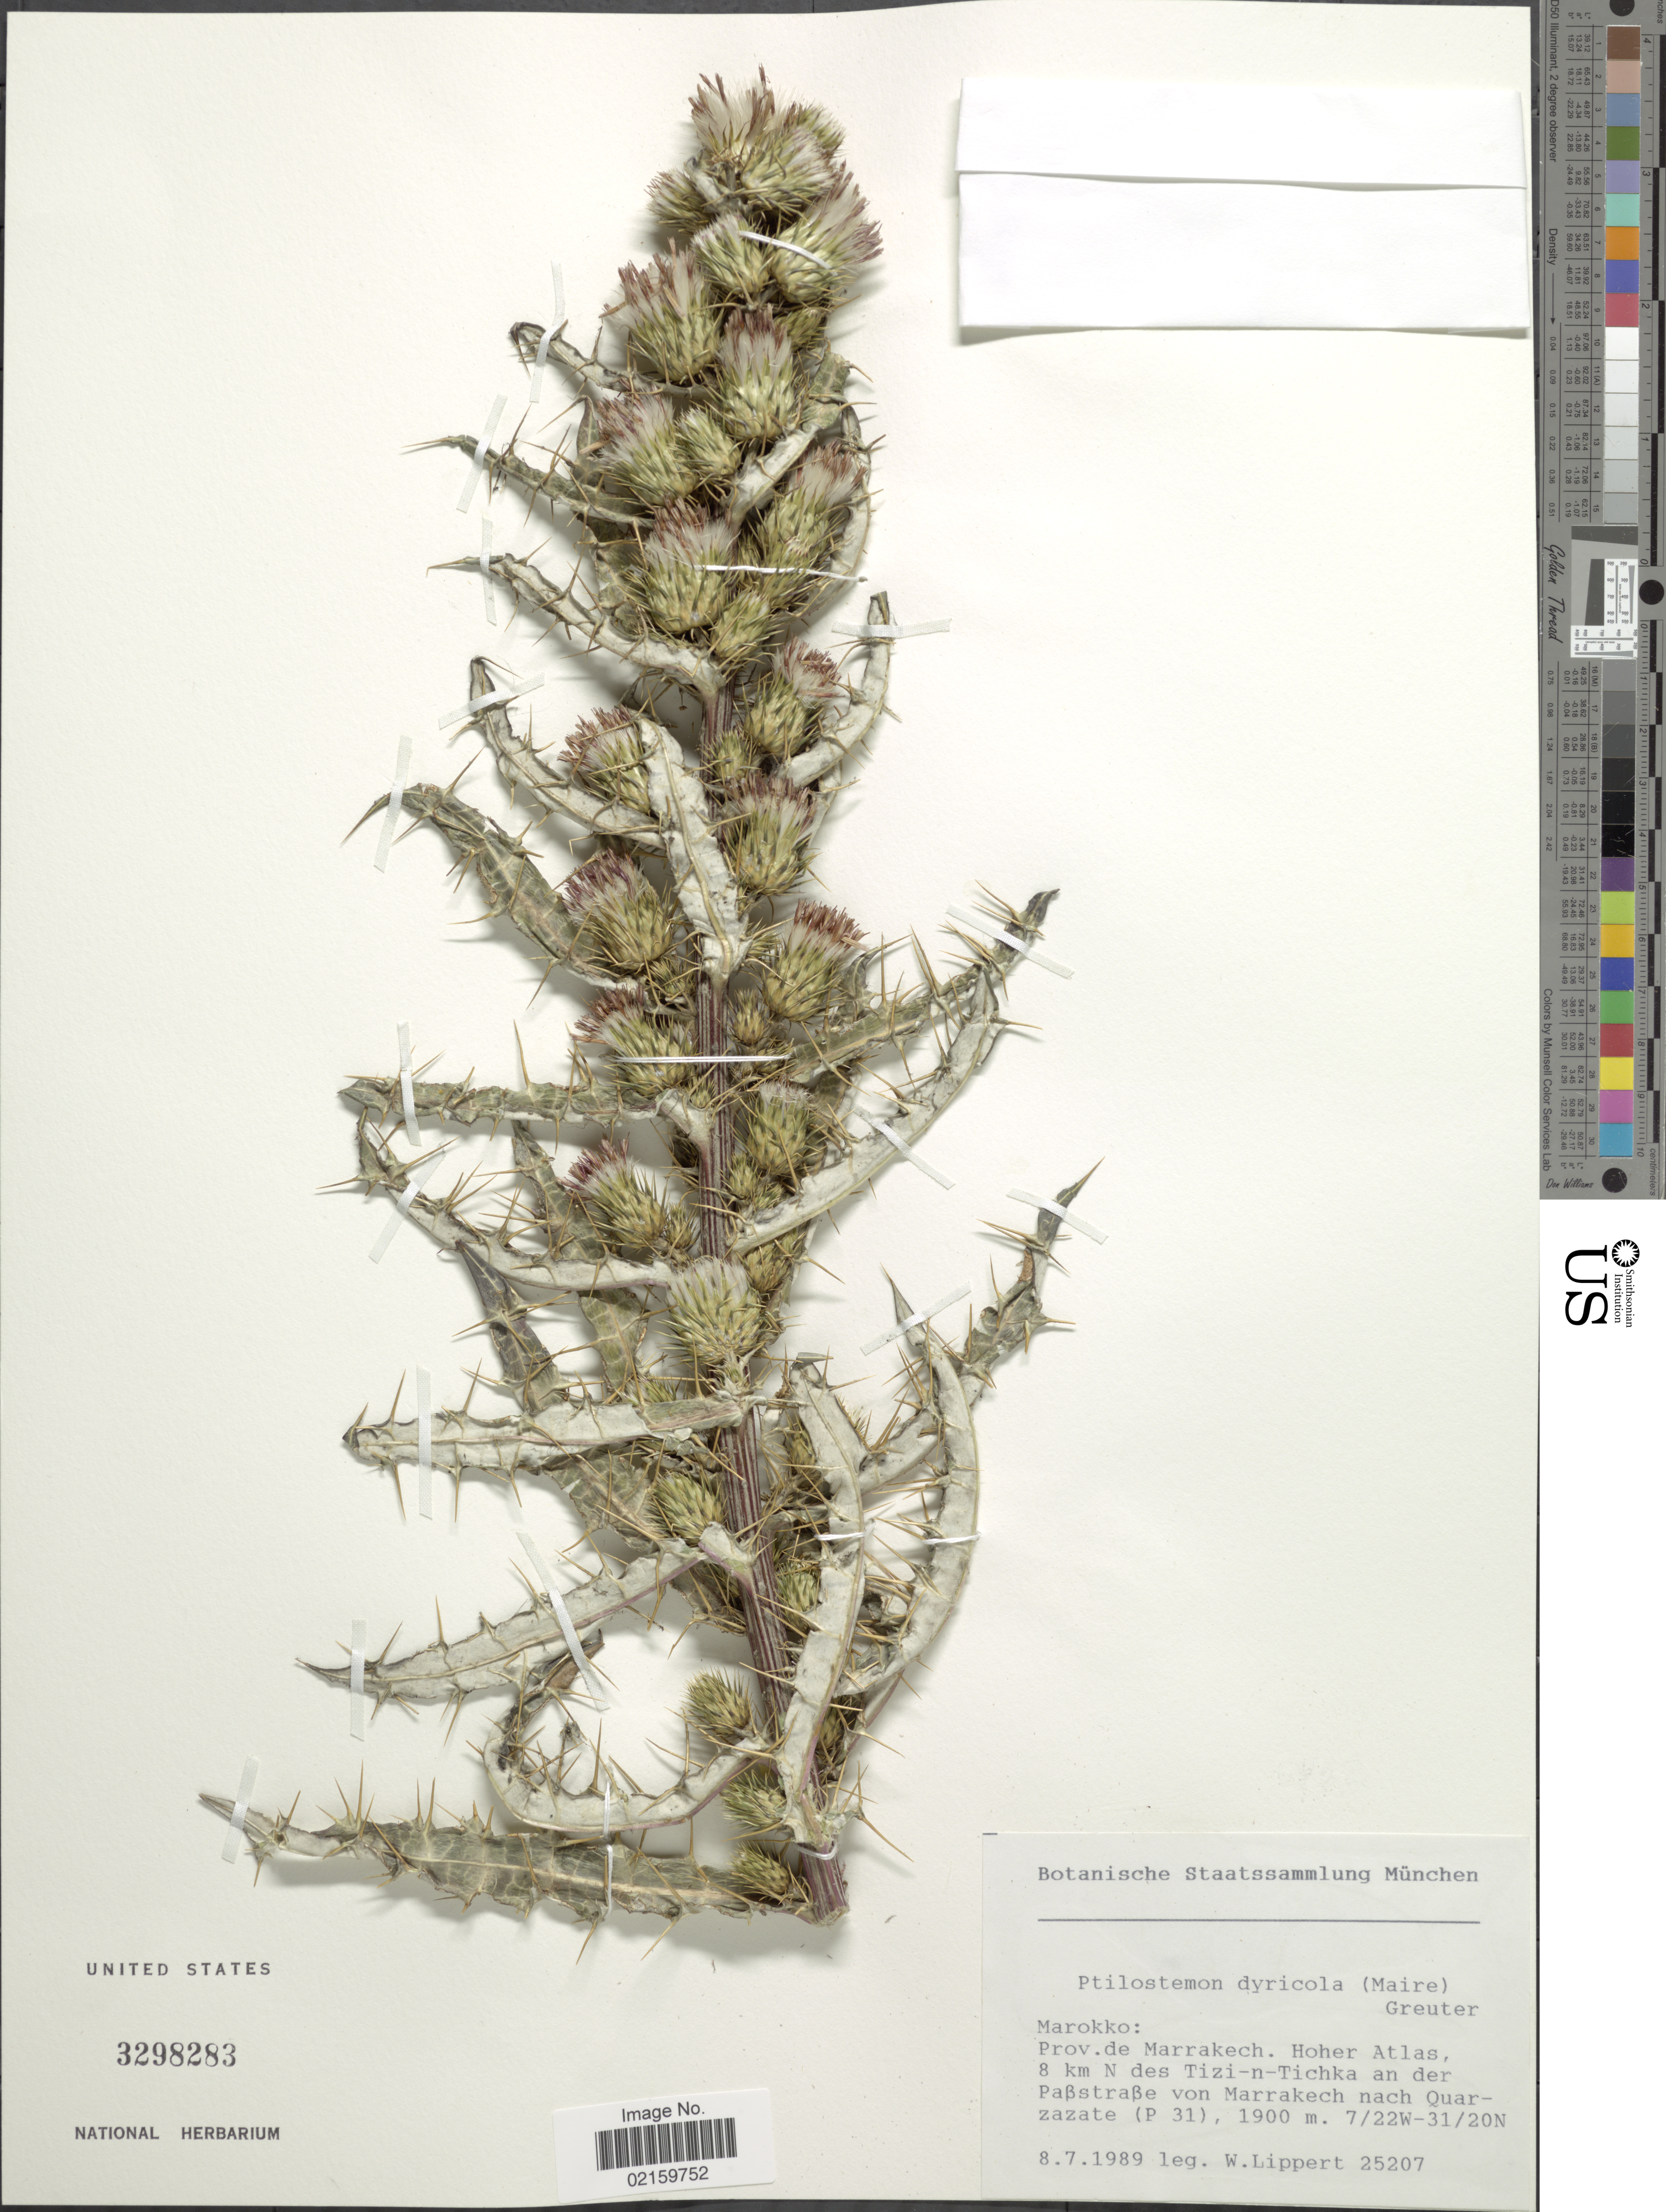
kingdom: Plantae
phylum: Tracheophyta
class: Magnoliopsida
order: Asterales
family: Asteraceae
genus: Ptilostemon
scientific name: Ptilostemon dyricola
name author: (Maire) Greuter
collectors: W. Lippert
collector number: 25207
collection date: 1898-07-07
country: Morocco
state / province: Marrakech-Tensift-Al Haouz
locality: Prov. de Marrakech. Hoher Atlas, 8 km N des Tizi-n-Tichka an der Paßstraße von Marrakech nach Quarzazate (P 31)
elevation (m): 1900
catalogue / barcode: US 3298283